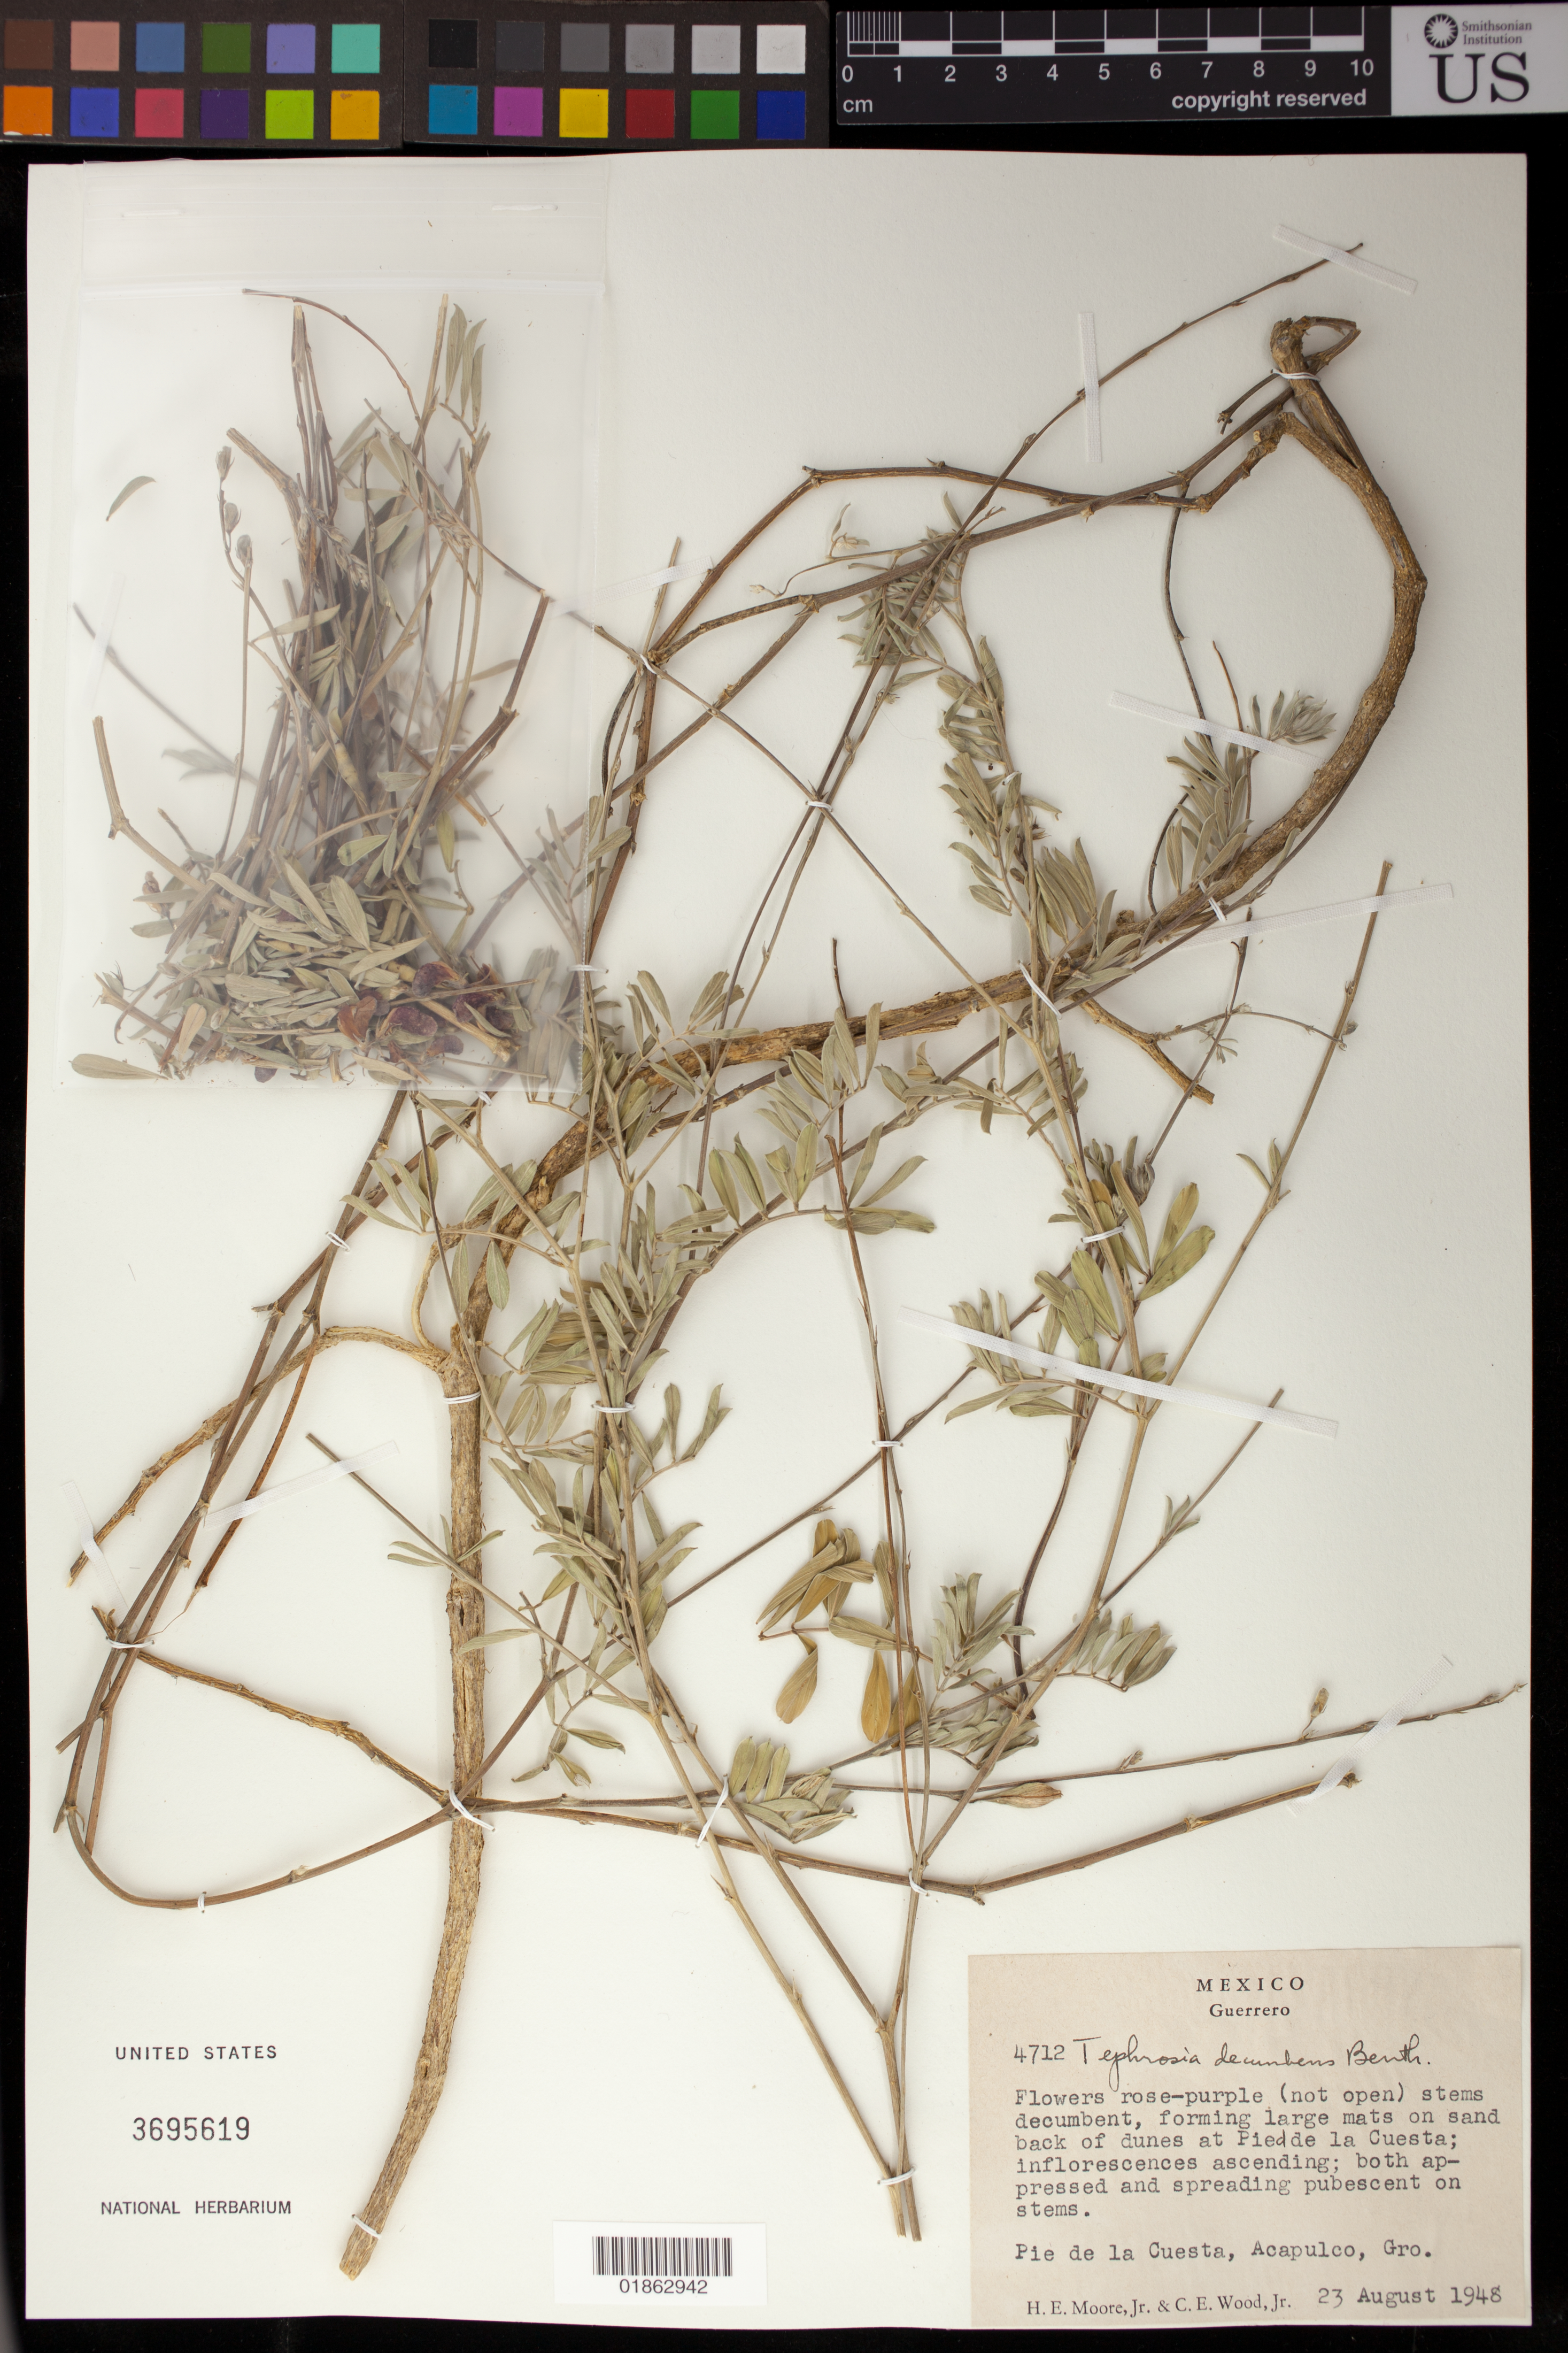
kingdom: Plantae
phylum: Tracheophyta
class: Magnoliopsida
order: Fabales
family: Fabaceae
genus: Tephrosia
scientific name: Tephrosia decumbens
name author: Benth.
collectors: H. E. Moore & C. E. Wood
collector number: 4712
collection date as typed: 23 Aug 1948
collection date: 1948-08-23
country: Mexico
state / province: Guerrero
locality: Pied de la Cuesta, Acapulco, Gro.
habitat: on sand back of dunes.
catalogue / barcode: US 3695619